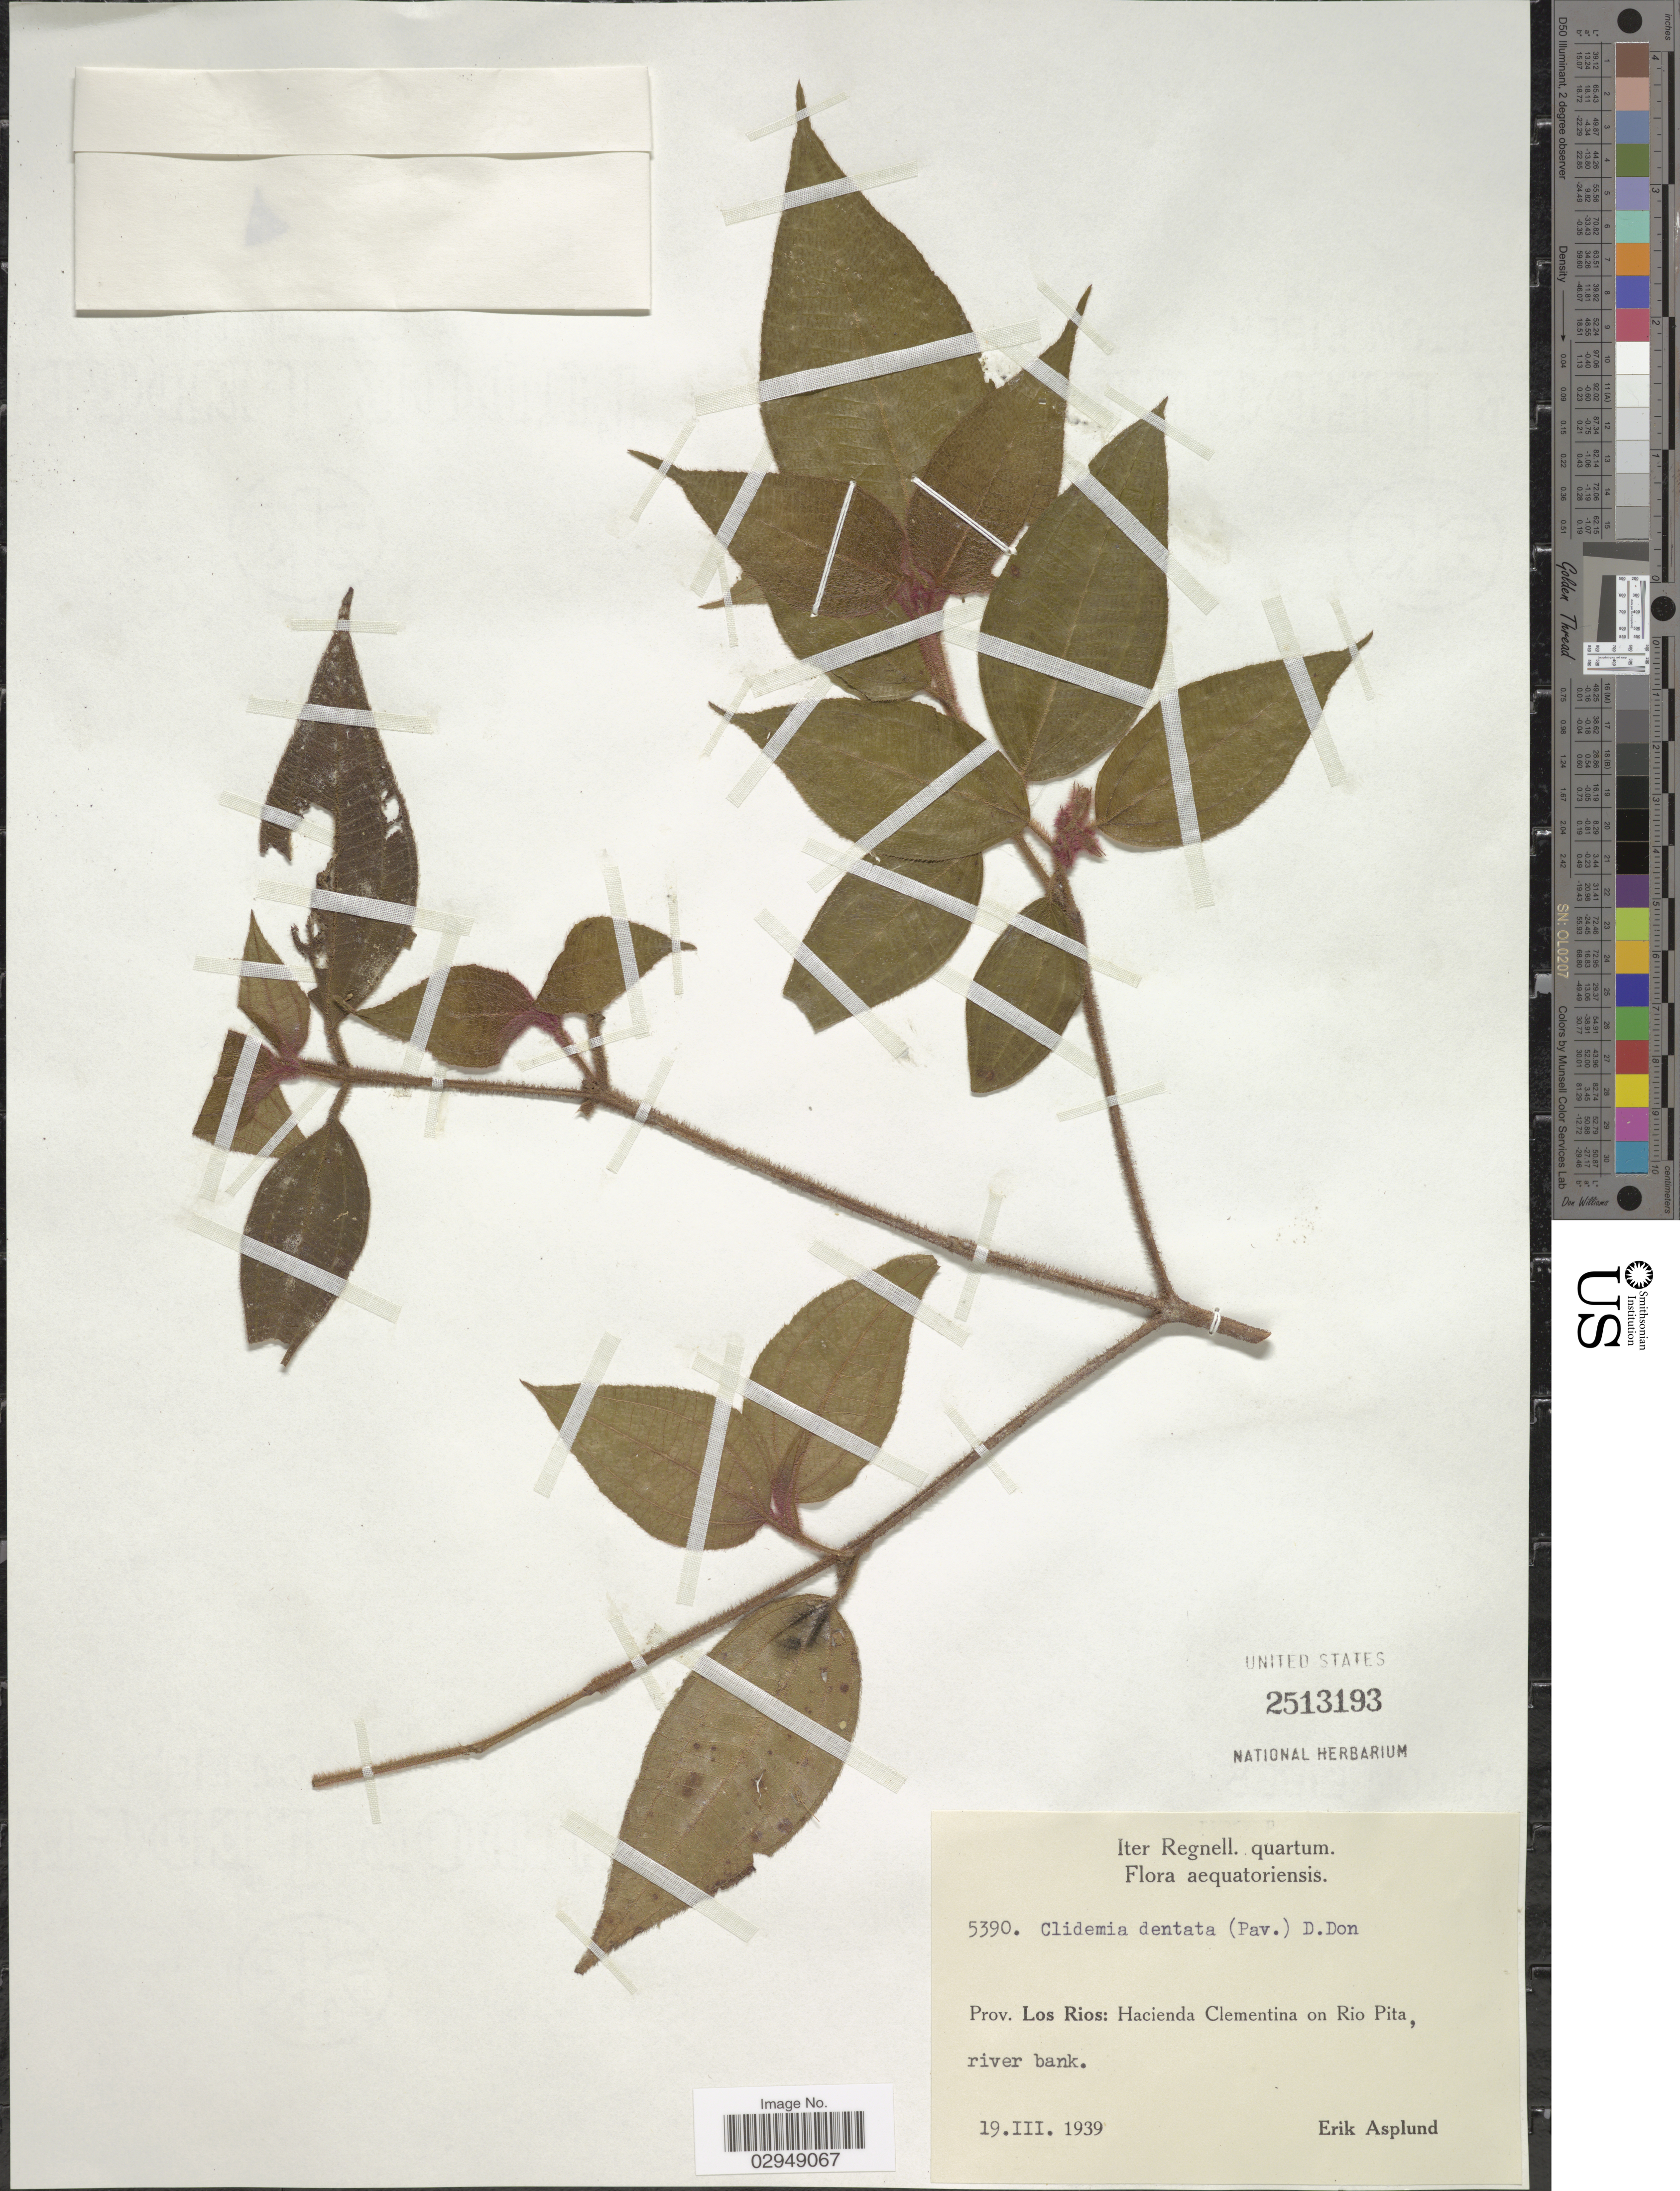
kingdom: Plantae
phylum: Tracheophyta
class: Magnoliopsida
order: Myrtales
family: Melastomataceae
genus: Clidemia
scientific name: Clidemia dentata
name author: D. Don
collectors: E. Asplund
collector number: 5390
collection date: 1939-03-19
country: Ecuador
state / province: Los Ríos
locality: Hacienda Clementina on Rio Pita.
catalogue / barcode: US 2513193